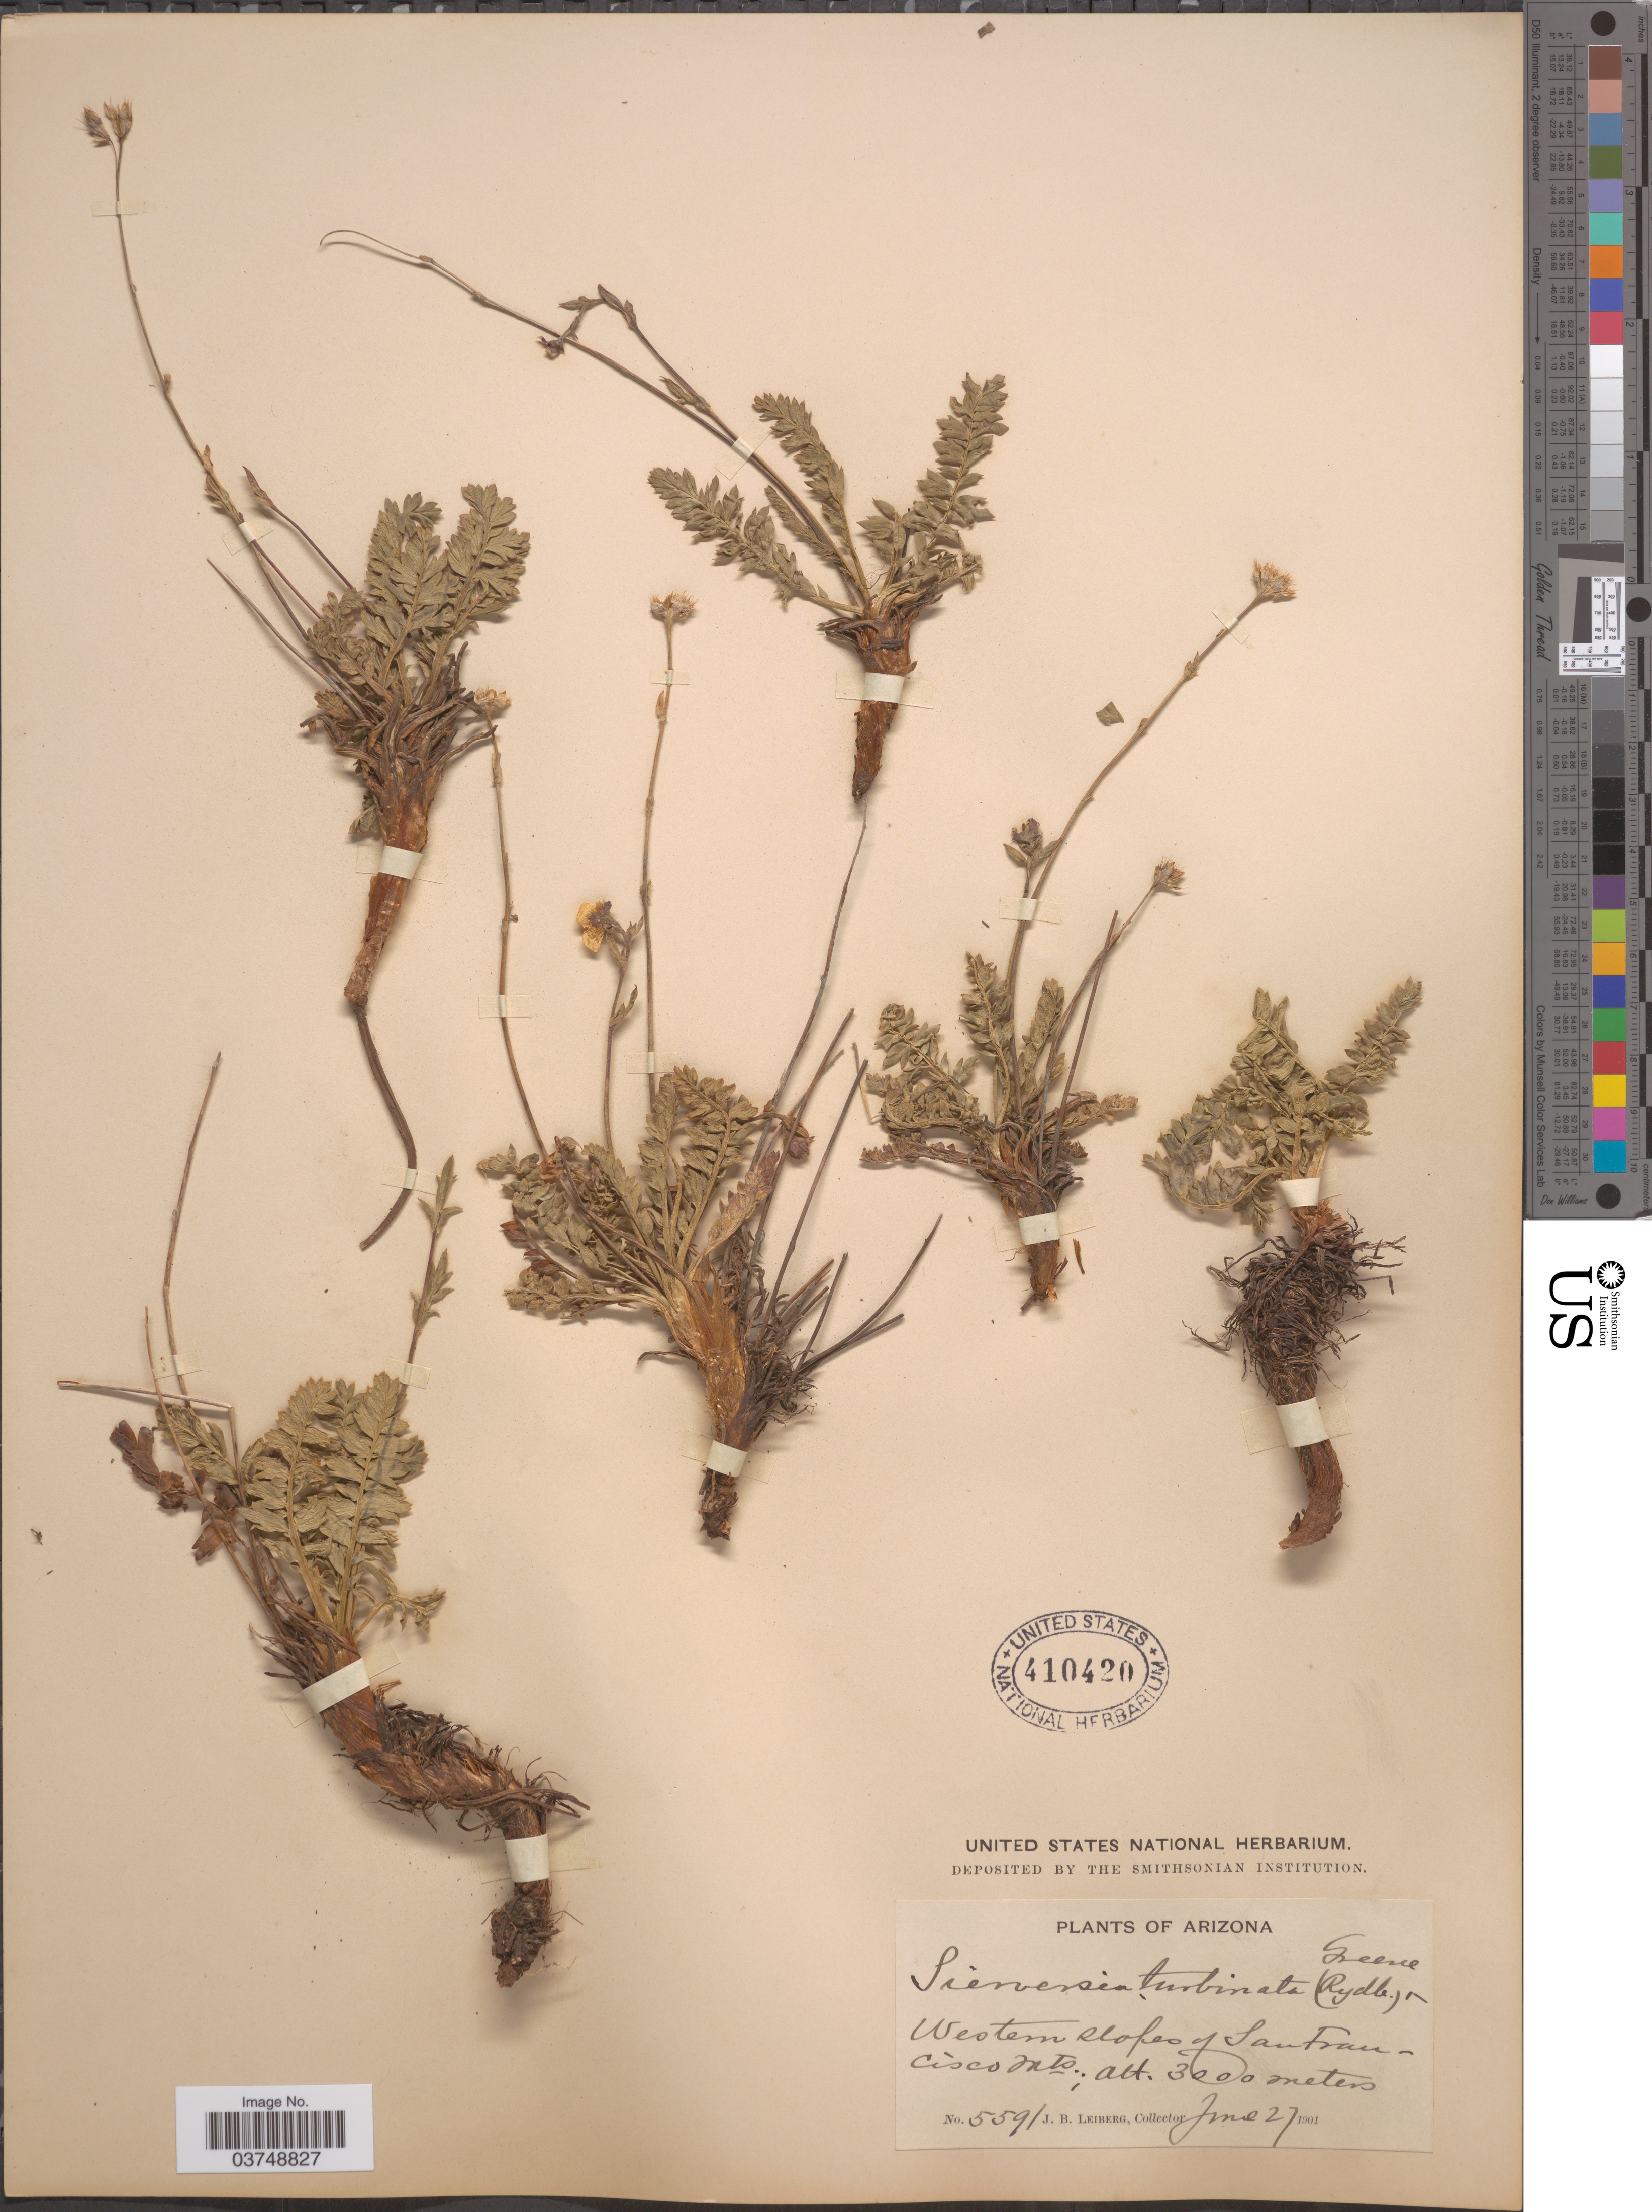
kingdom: Plantae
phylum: Tracheophyta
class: Magnoliopsida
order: Rosales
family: Rosaceae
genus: Geum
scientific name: Geum rossii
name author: (R. Br.) Ser.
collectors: J. B. Leiberg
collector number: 5591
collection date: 1901-06-27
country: United States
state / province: Arizona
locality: Western slopes of San Francisco Mts.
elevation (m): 3000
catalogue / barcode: US 410420